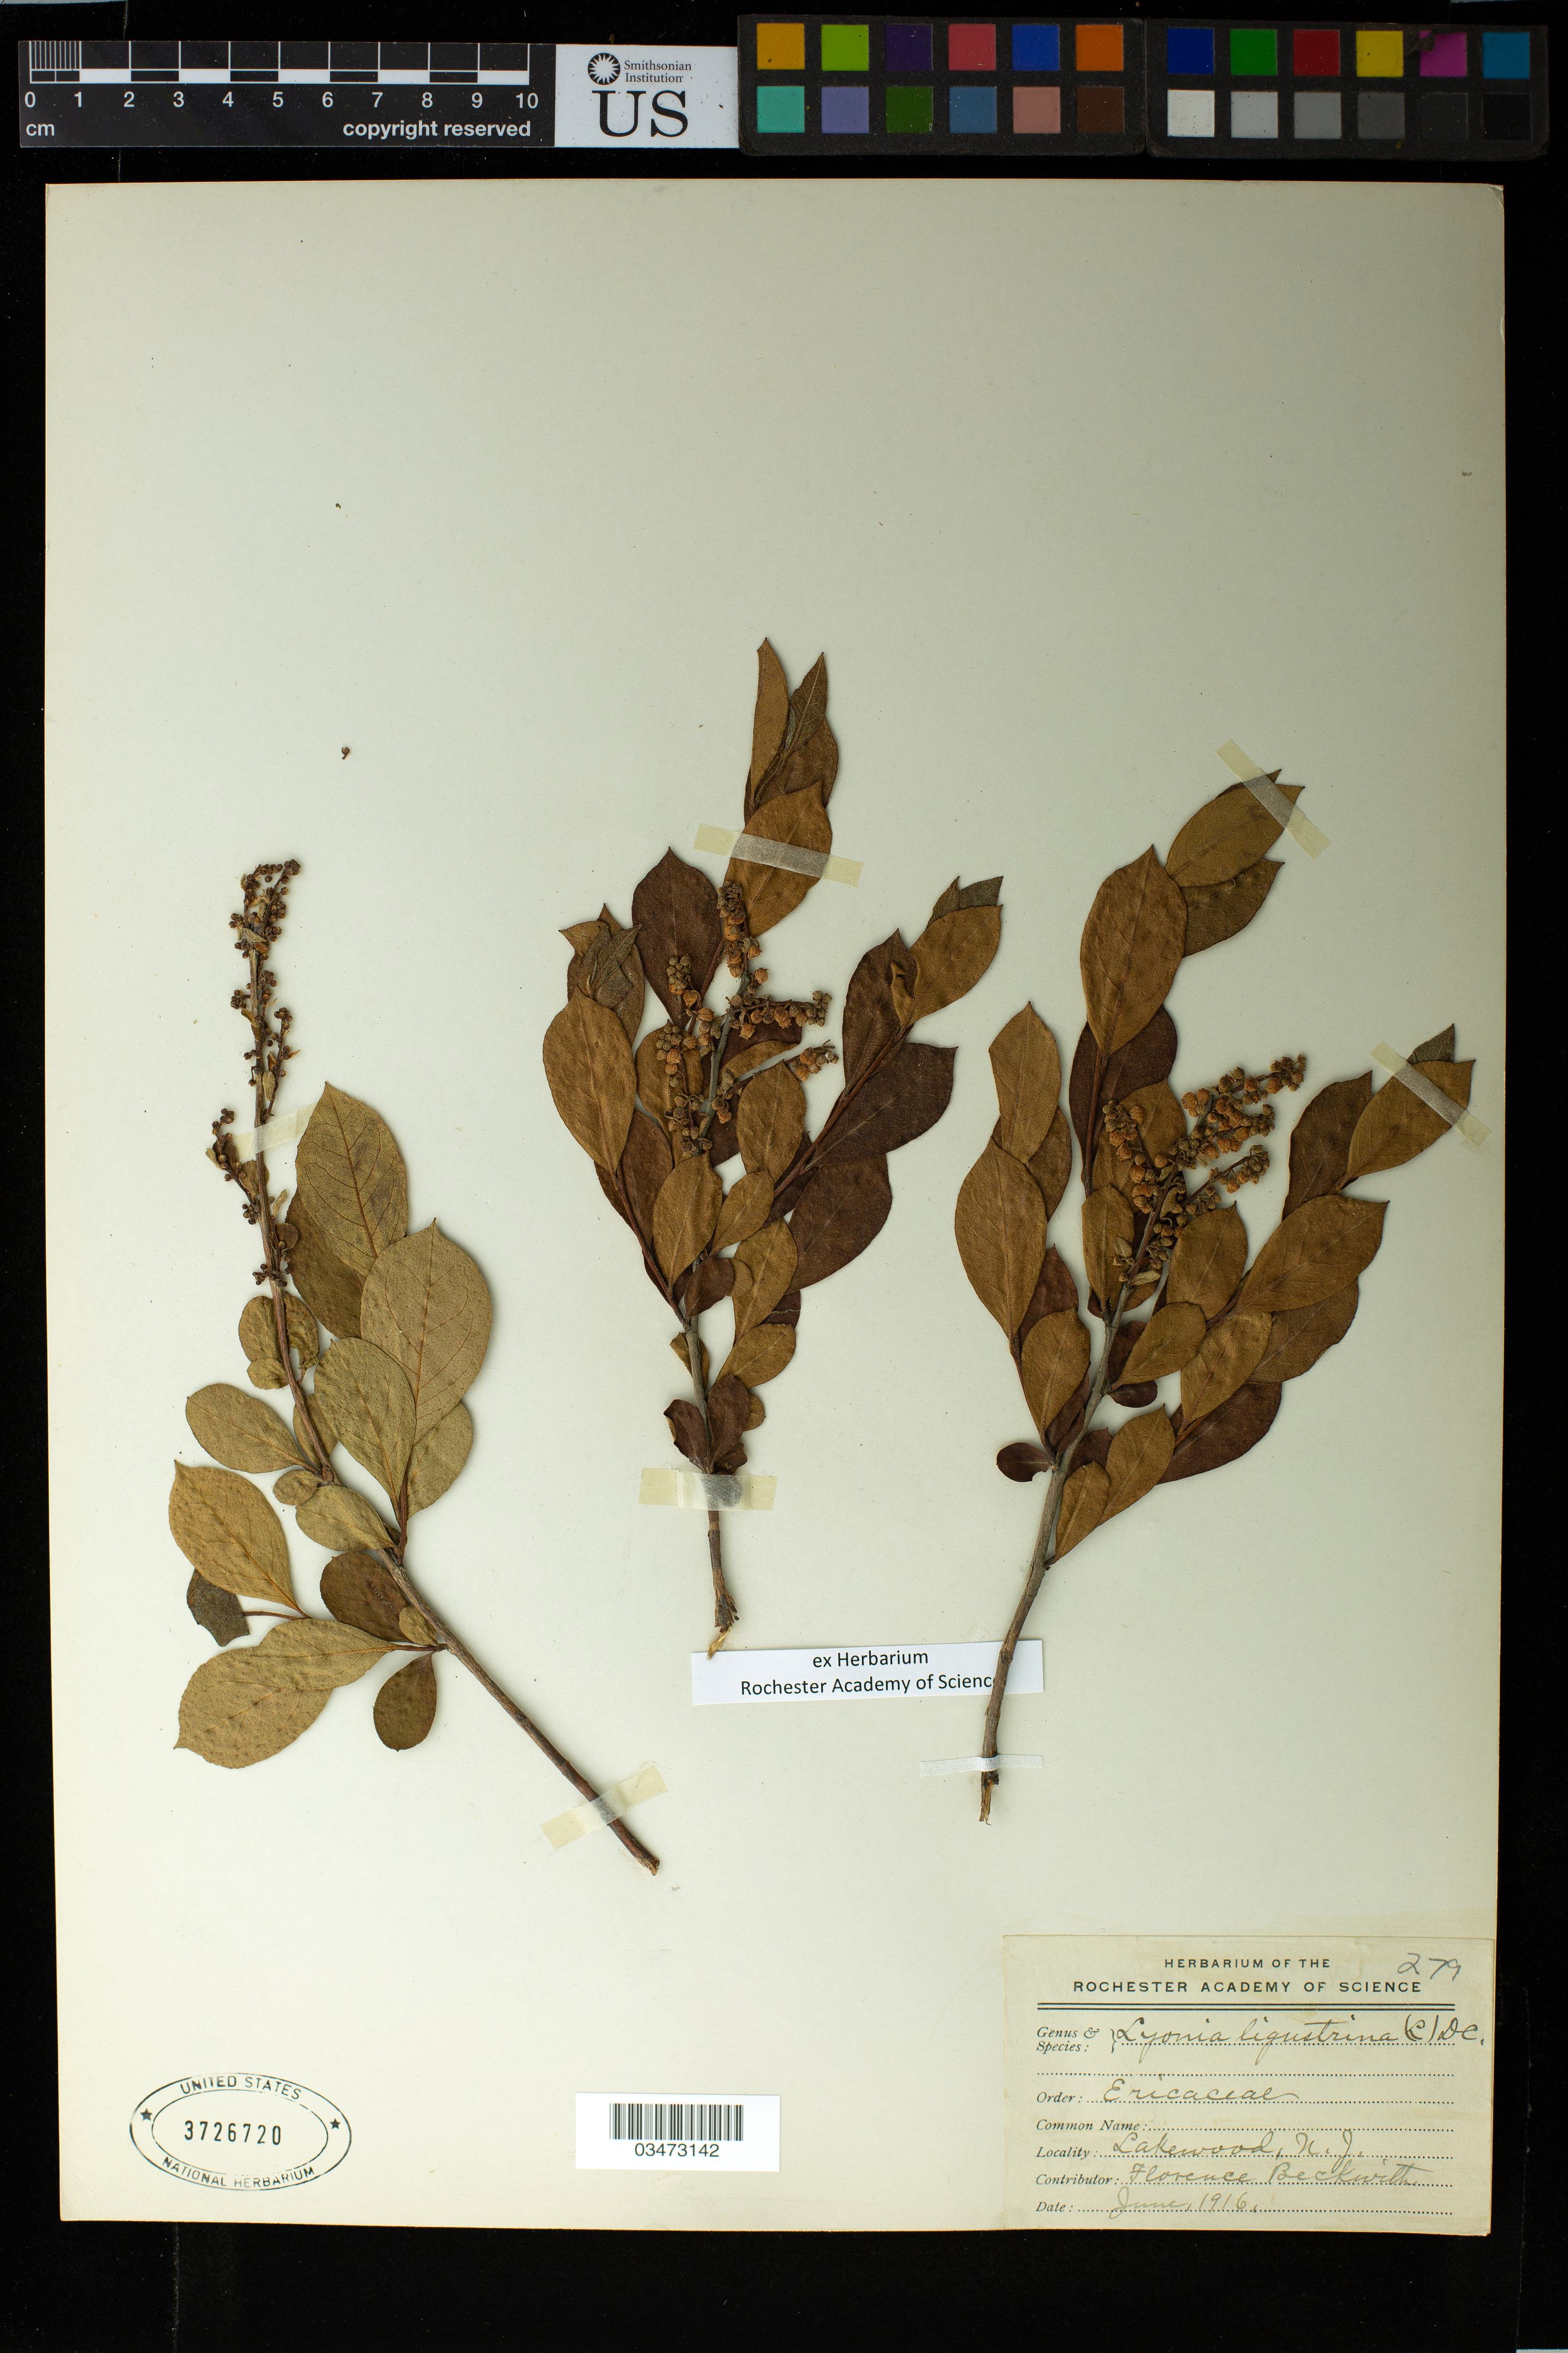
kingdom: Plantae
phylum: Tracheophyta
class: Magnoliopsida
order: Ericales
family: Ericaceae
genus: Lyonia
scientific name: Lyonia ligustrina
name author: (L.) DC.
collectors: F. Beckwith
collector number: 279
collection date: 1916-06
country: United States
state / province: New Jersey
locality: Lakewood.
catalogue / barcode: US 3726720